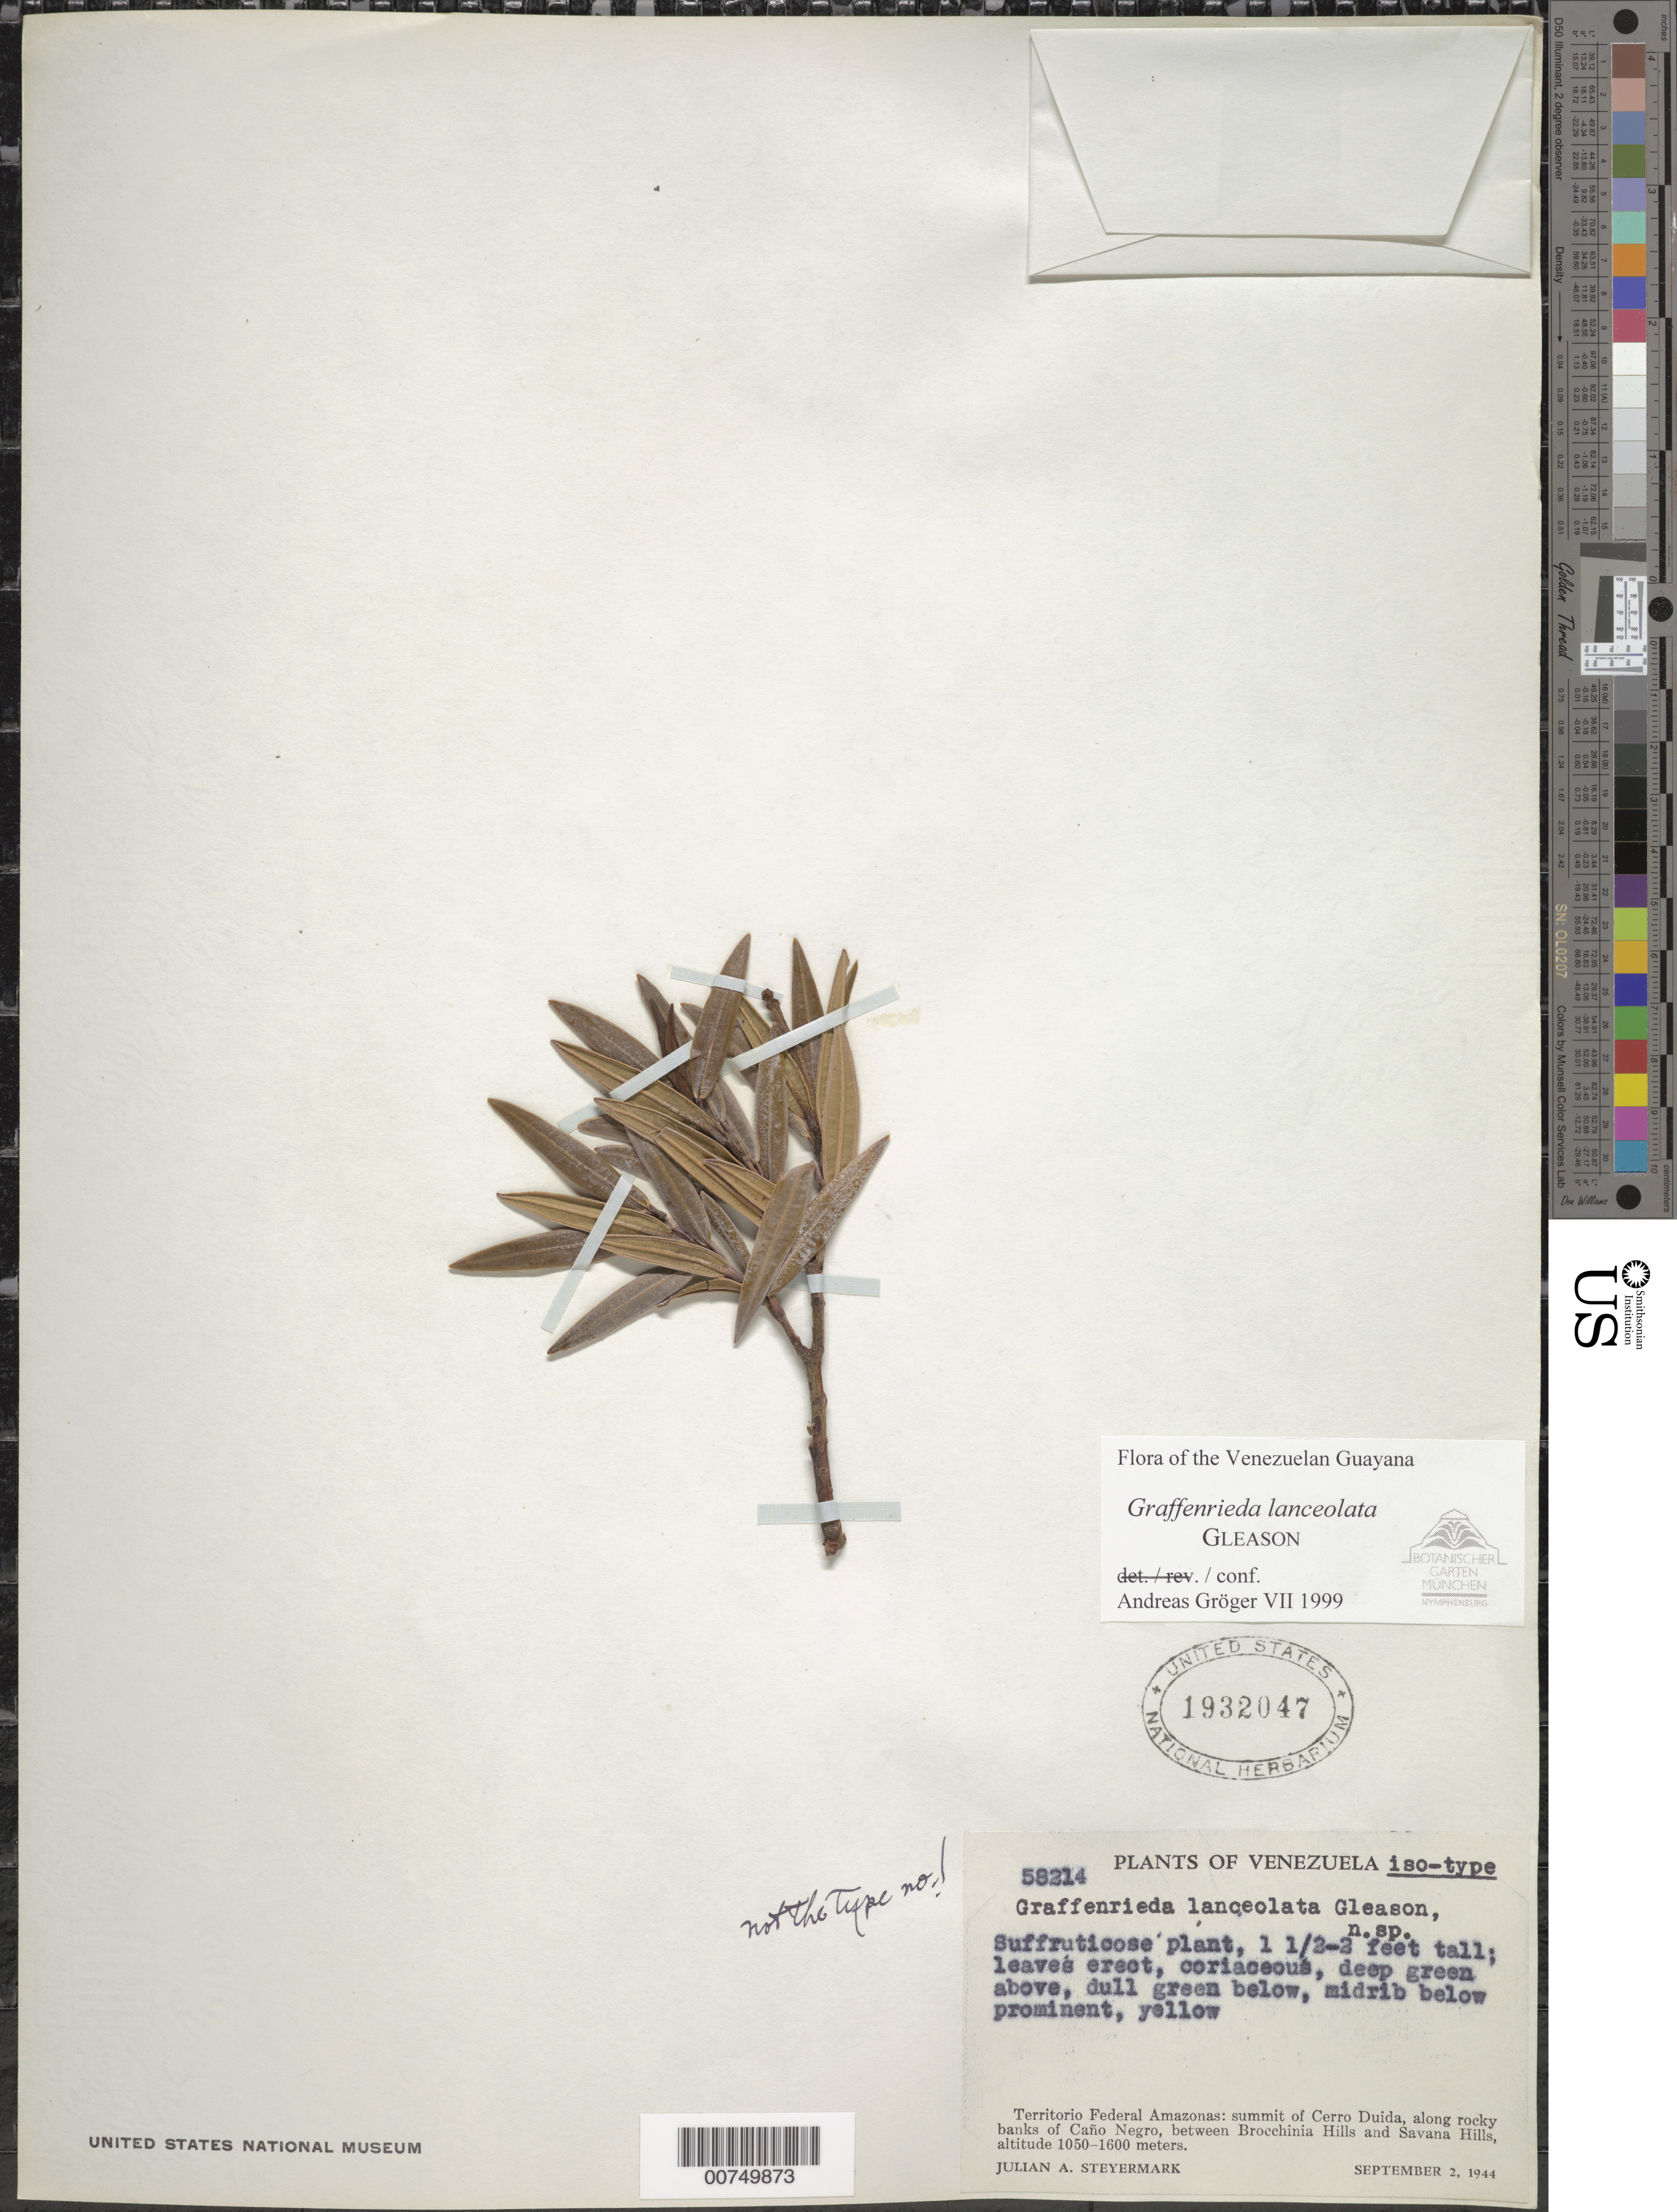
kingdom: Plantae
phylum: Tracheophyta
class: Magnoliopsida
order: Myrtales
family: Melastomataceae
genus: Graffenrieda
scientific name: Graffenrieda lanceolata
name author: Gleason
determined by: Gröger, A.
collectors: J. Steyermark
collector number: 58214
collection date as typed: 2-Sep-44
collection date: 1944-09-02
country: Venezuela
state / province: Amazonas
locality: Cerro Duida, summit; Caño Negro, betw. Brocchinia Hills and Savanna Hills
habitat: Along rocky banks of stream.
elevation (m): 1050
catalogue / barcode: US 1932047